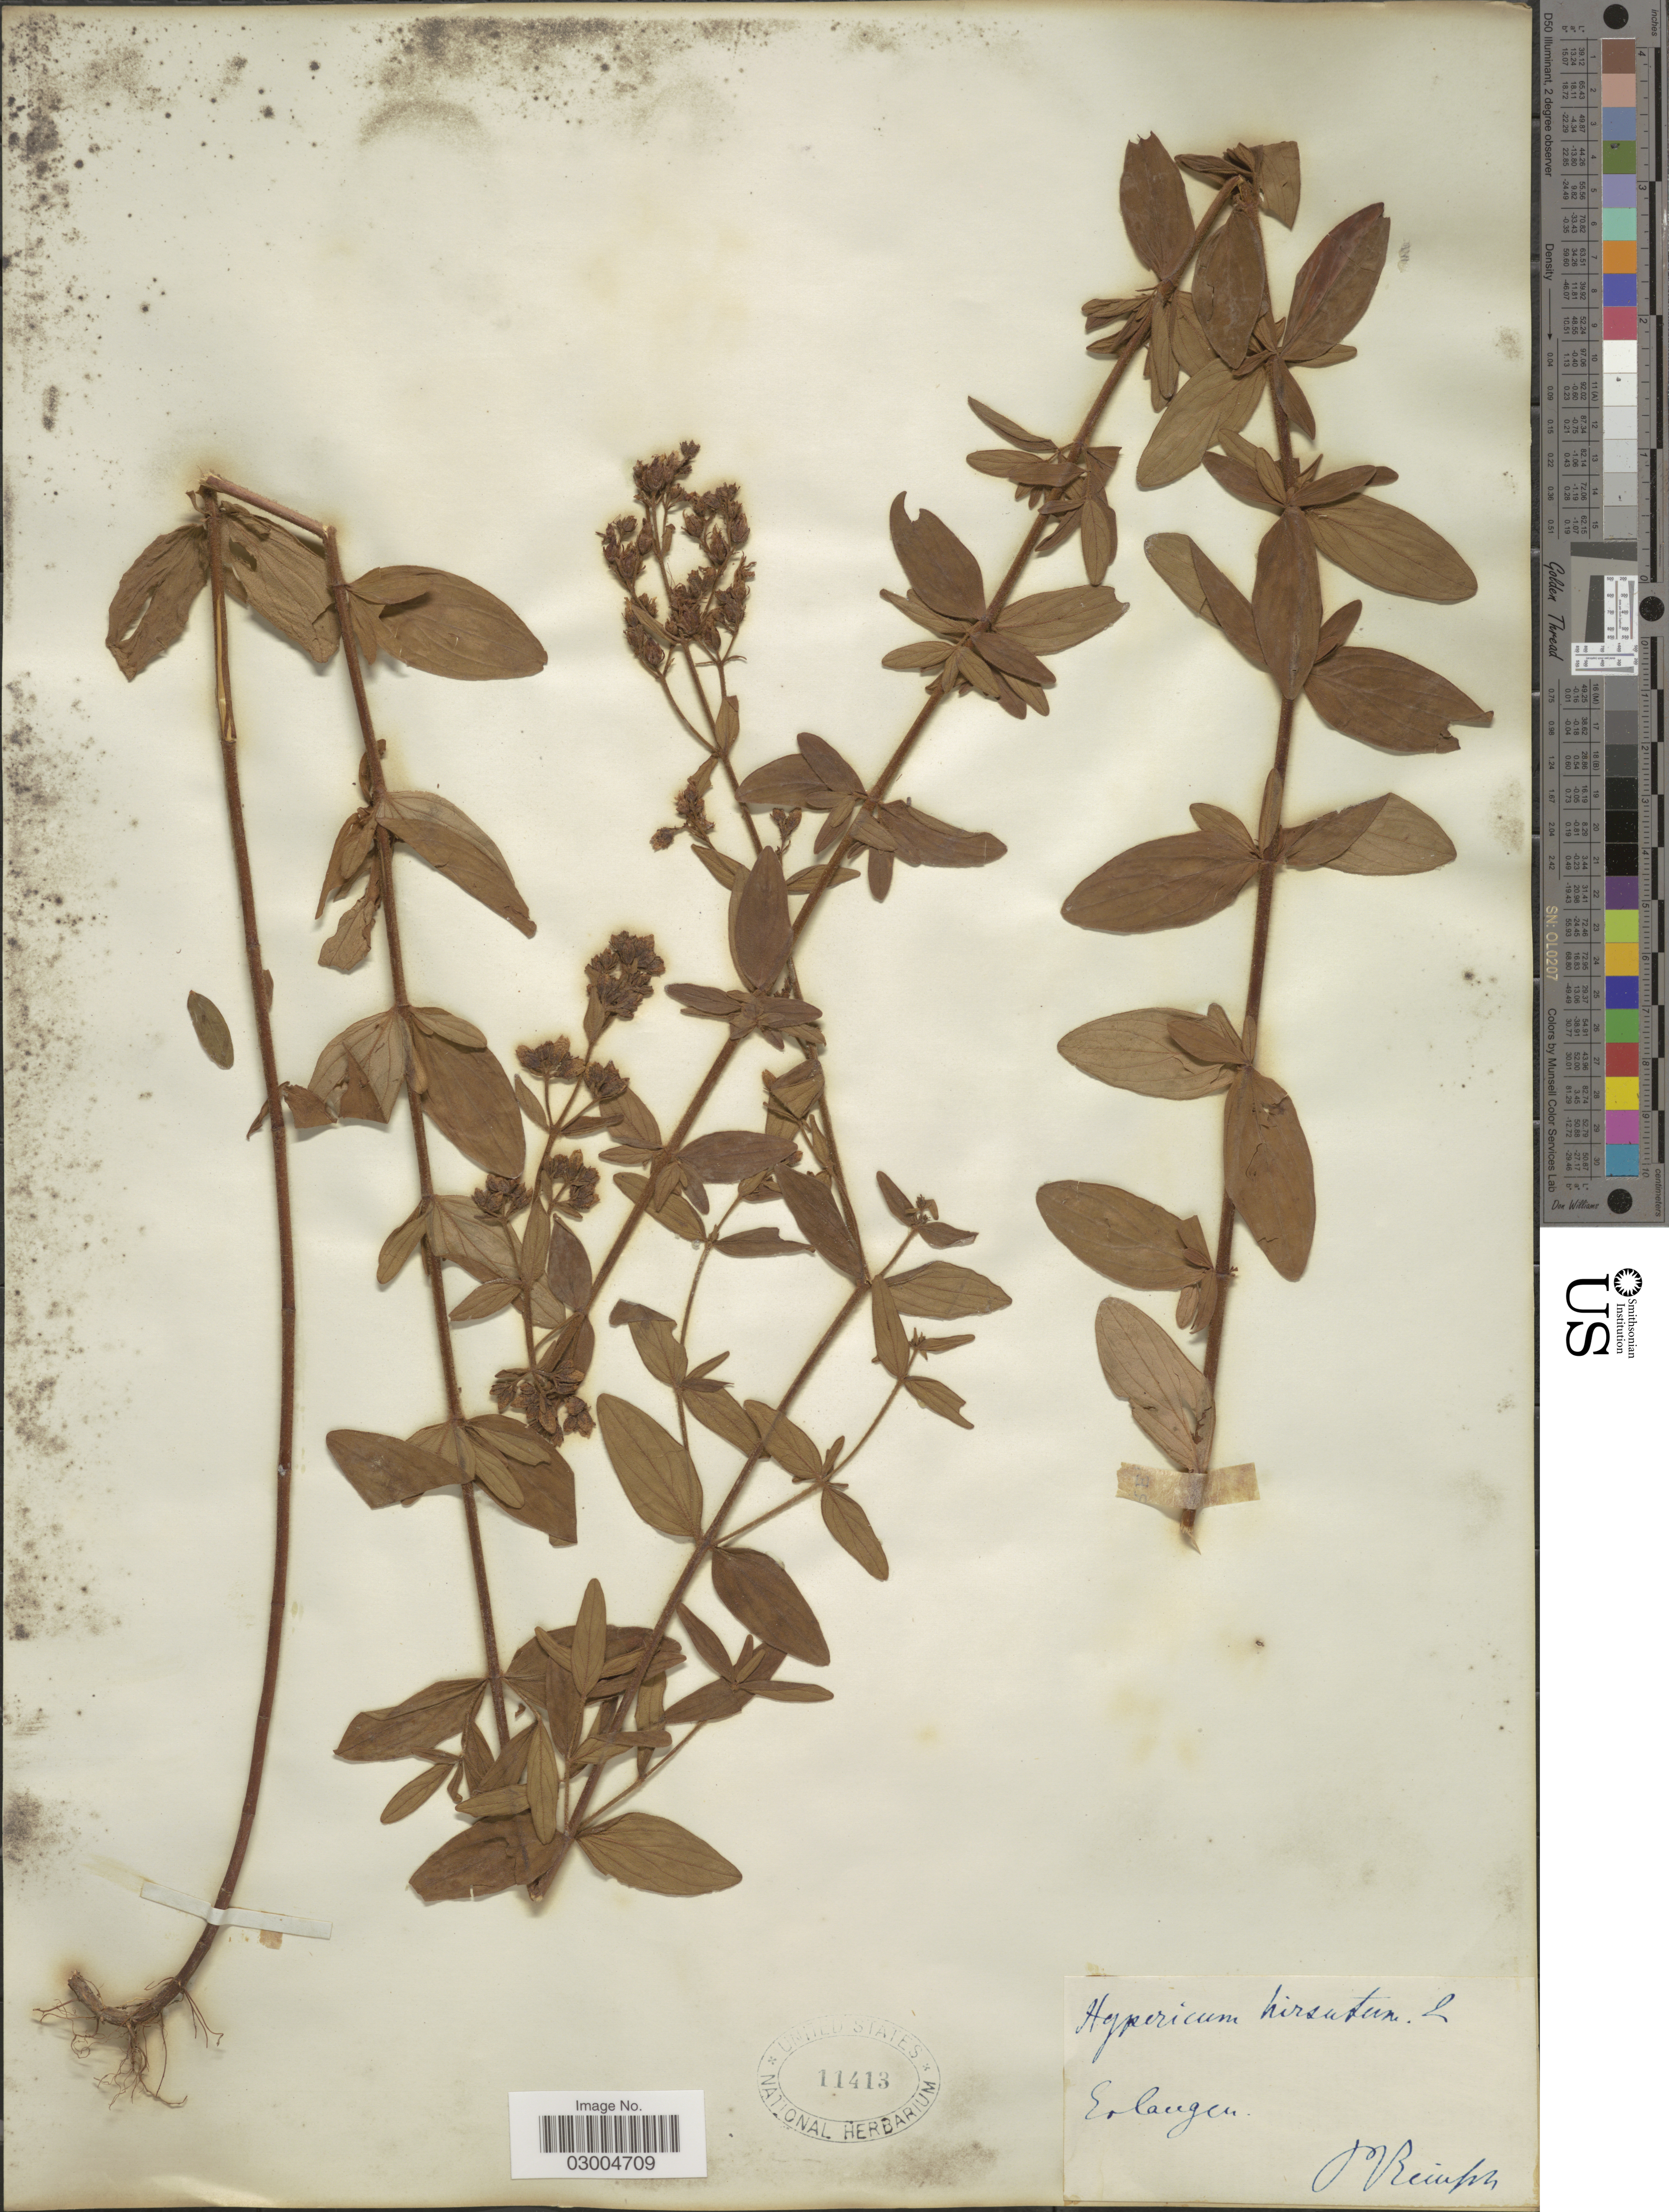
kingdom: Plantae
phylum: Tracheophyta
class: Magnoliopsida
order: Malpighiales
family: Hypericaceae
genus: Hypericum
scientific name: Hypericum hirsutum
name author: L.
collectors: M. Reiuph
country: Germany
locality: Erlangen.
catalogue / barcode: US 11413